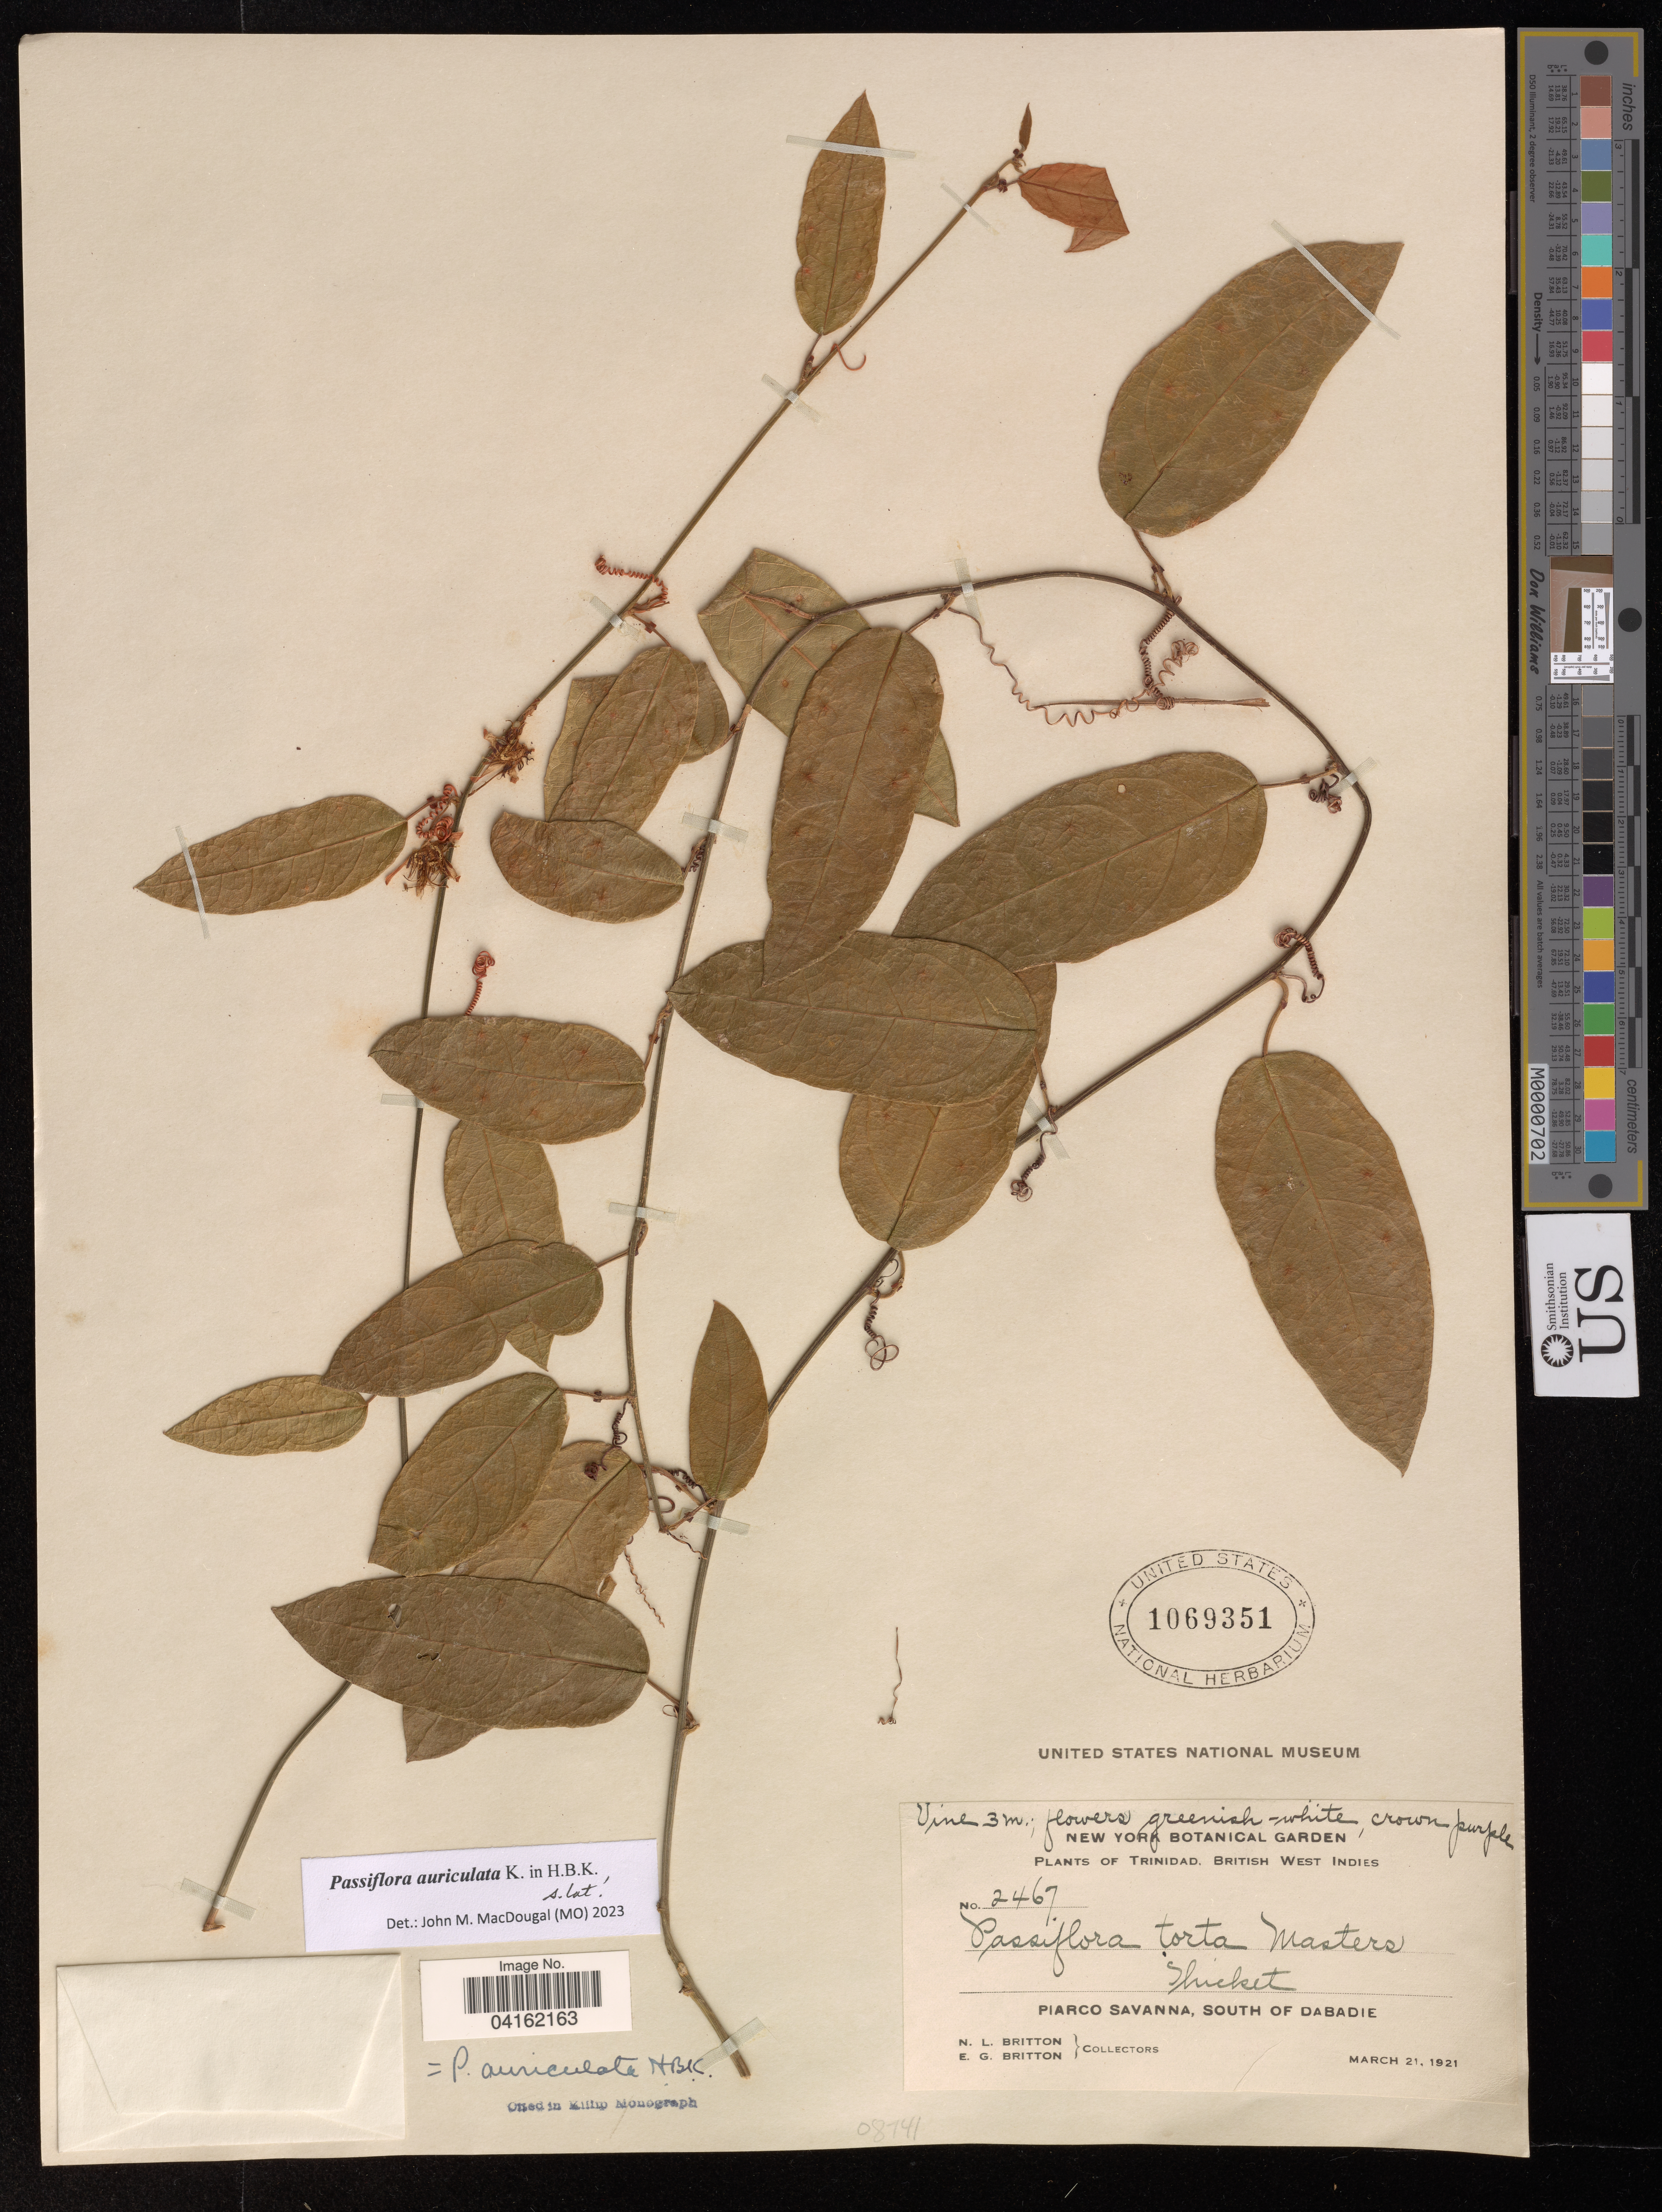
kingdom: Plantae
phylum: Tracheophyta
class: Magnoliopsida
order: Malpighiales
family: Passifloraceae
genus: Passiflora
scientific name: Passiflora auriculata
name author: Kunth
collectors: N. Britton & E. G. Britton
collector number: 2467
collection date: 1921-03-21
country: Trinidad and Tobago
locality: Trinidad, British West Indies. Piarco Savanna, South of Dabadie.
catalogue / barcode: US 1069351